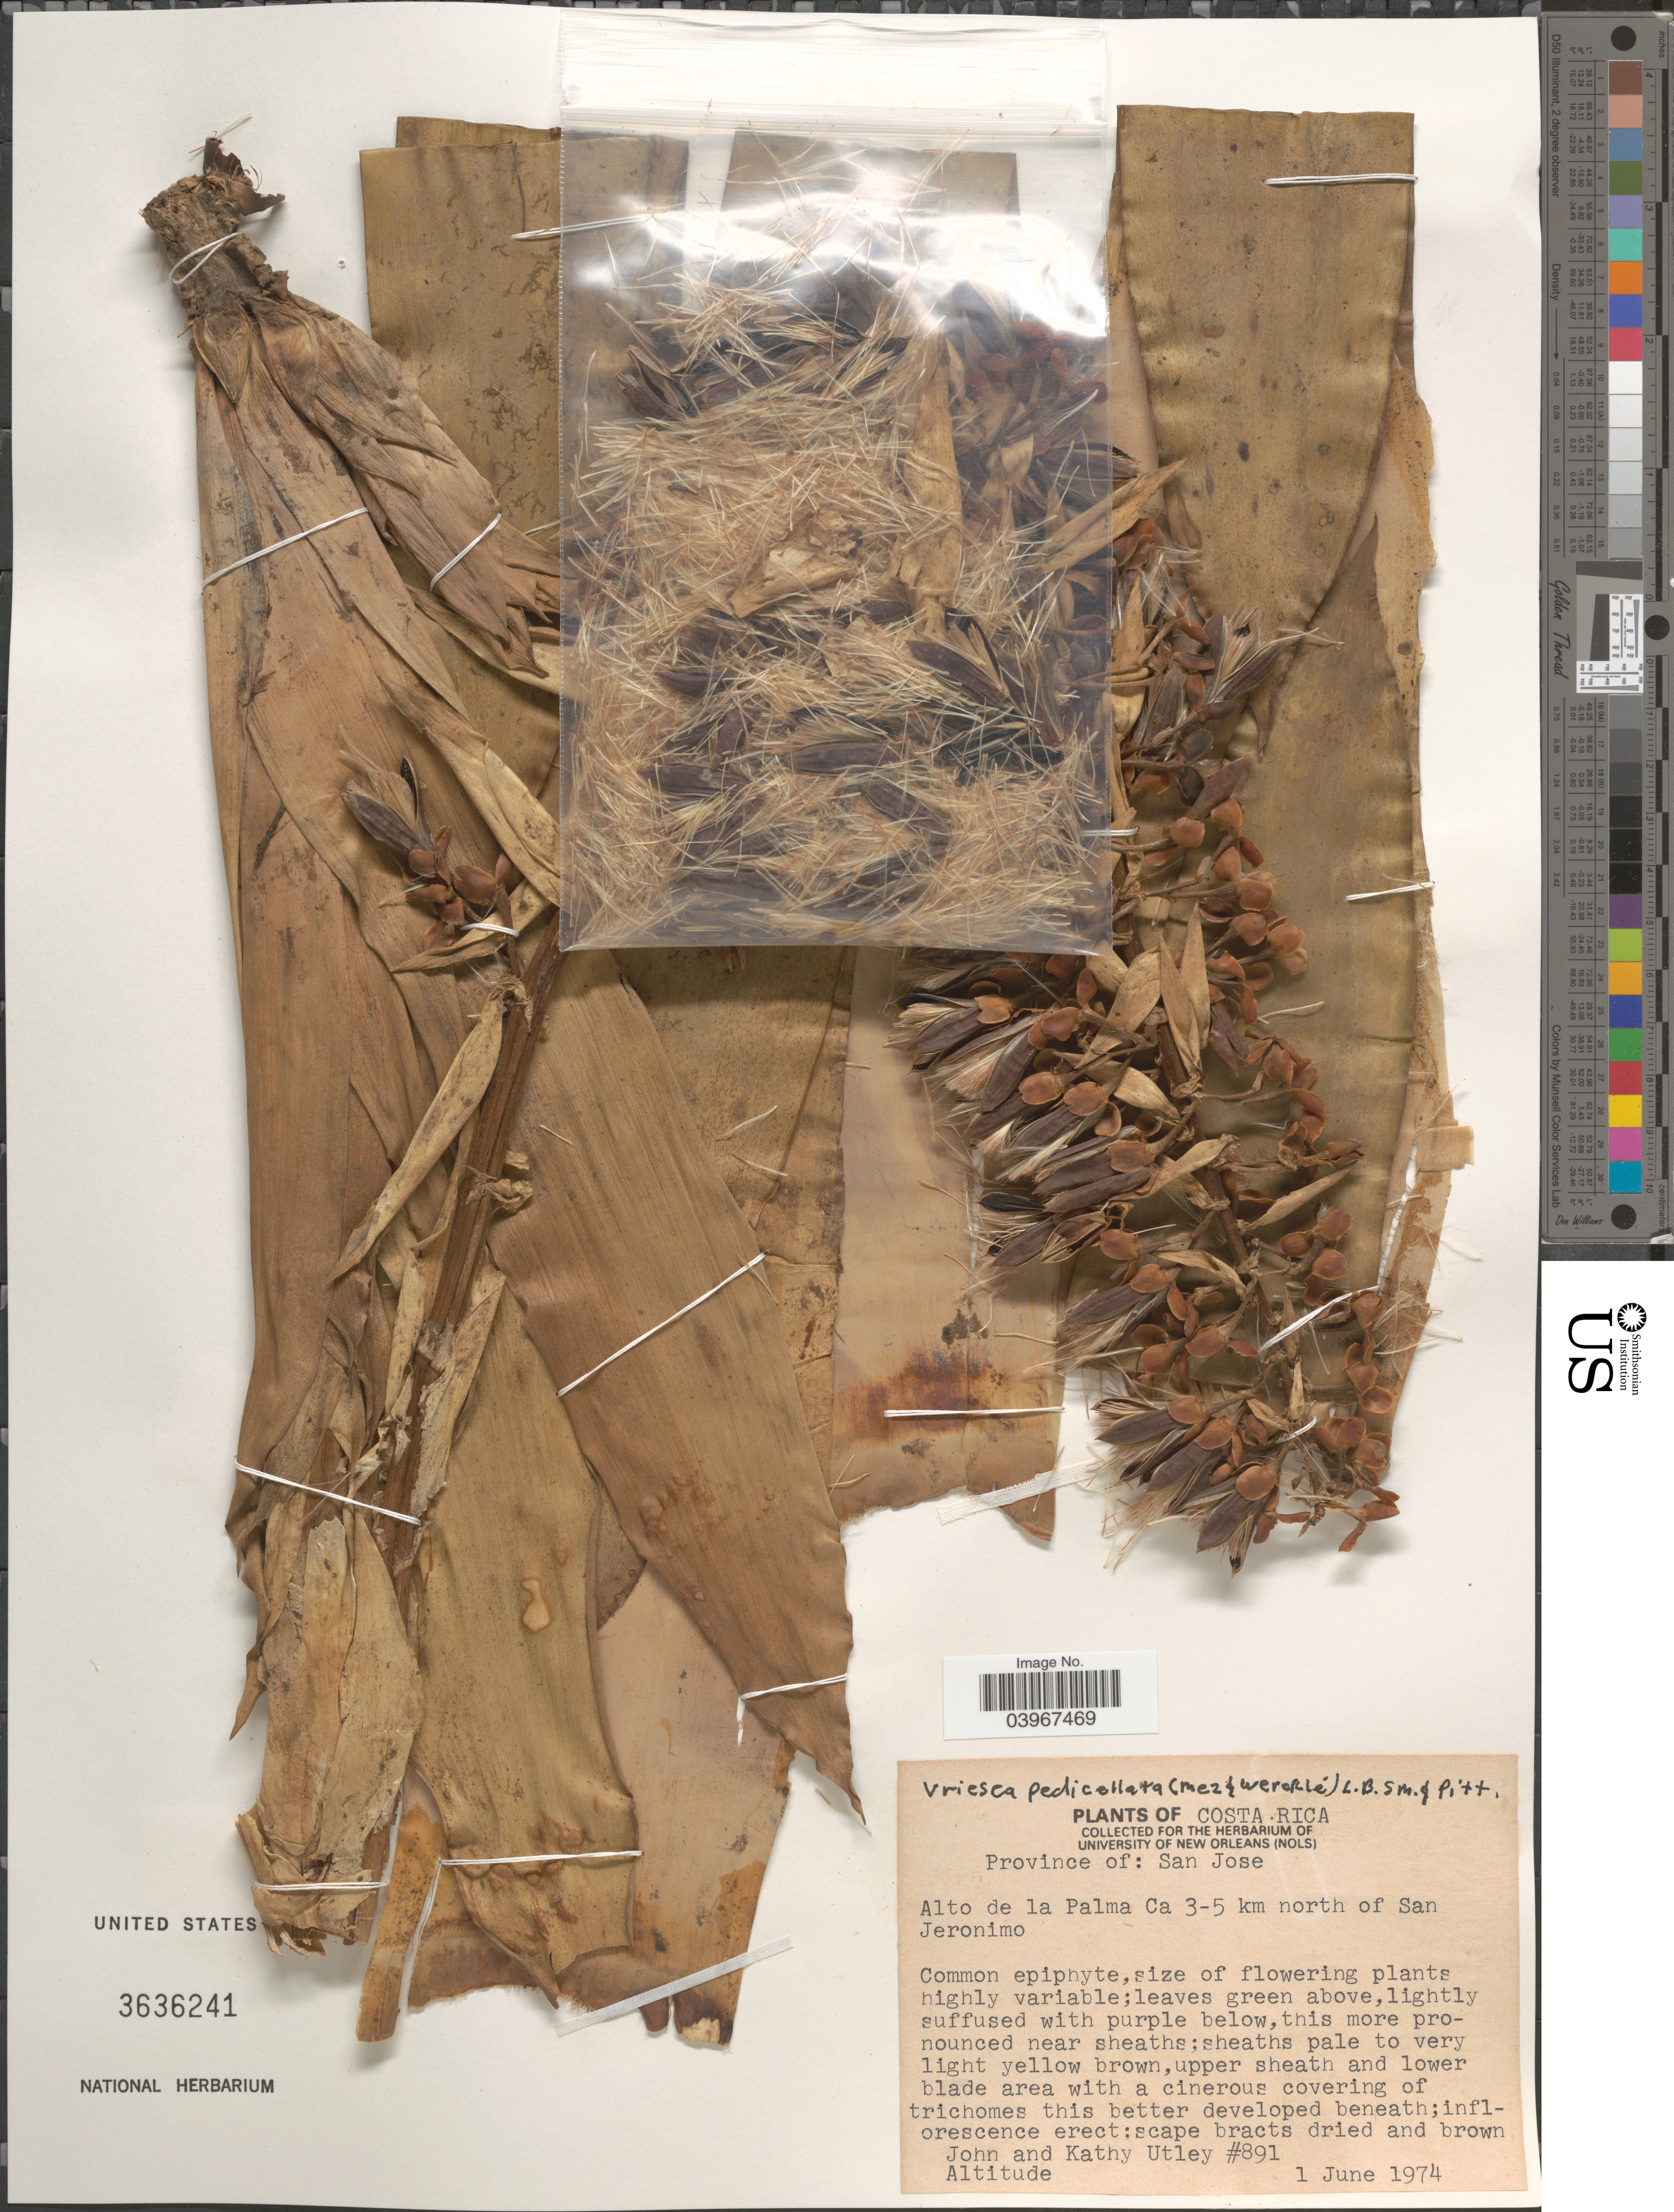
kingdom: Plantae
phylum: Tracheophyta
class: Liliopsida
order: Poales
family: Bromeliaceae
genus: Werauhia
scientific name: Werauhia pedicellata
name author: (Mez & Wercklé) J.R. Grant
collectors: J. F. Utley & K. Burt-Utley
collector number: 891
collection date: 1974-06-01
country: Costa Rica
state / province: San José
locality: Alto de la Palma Ca 3-5 km north of San Jeronimo.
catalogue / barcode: US 3636241